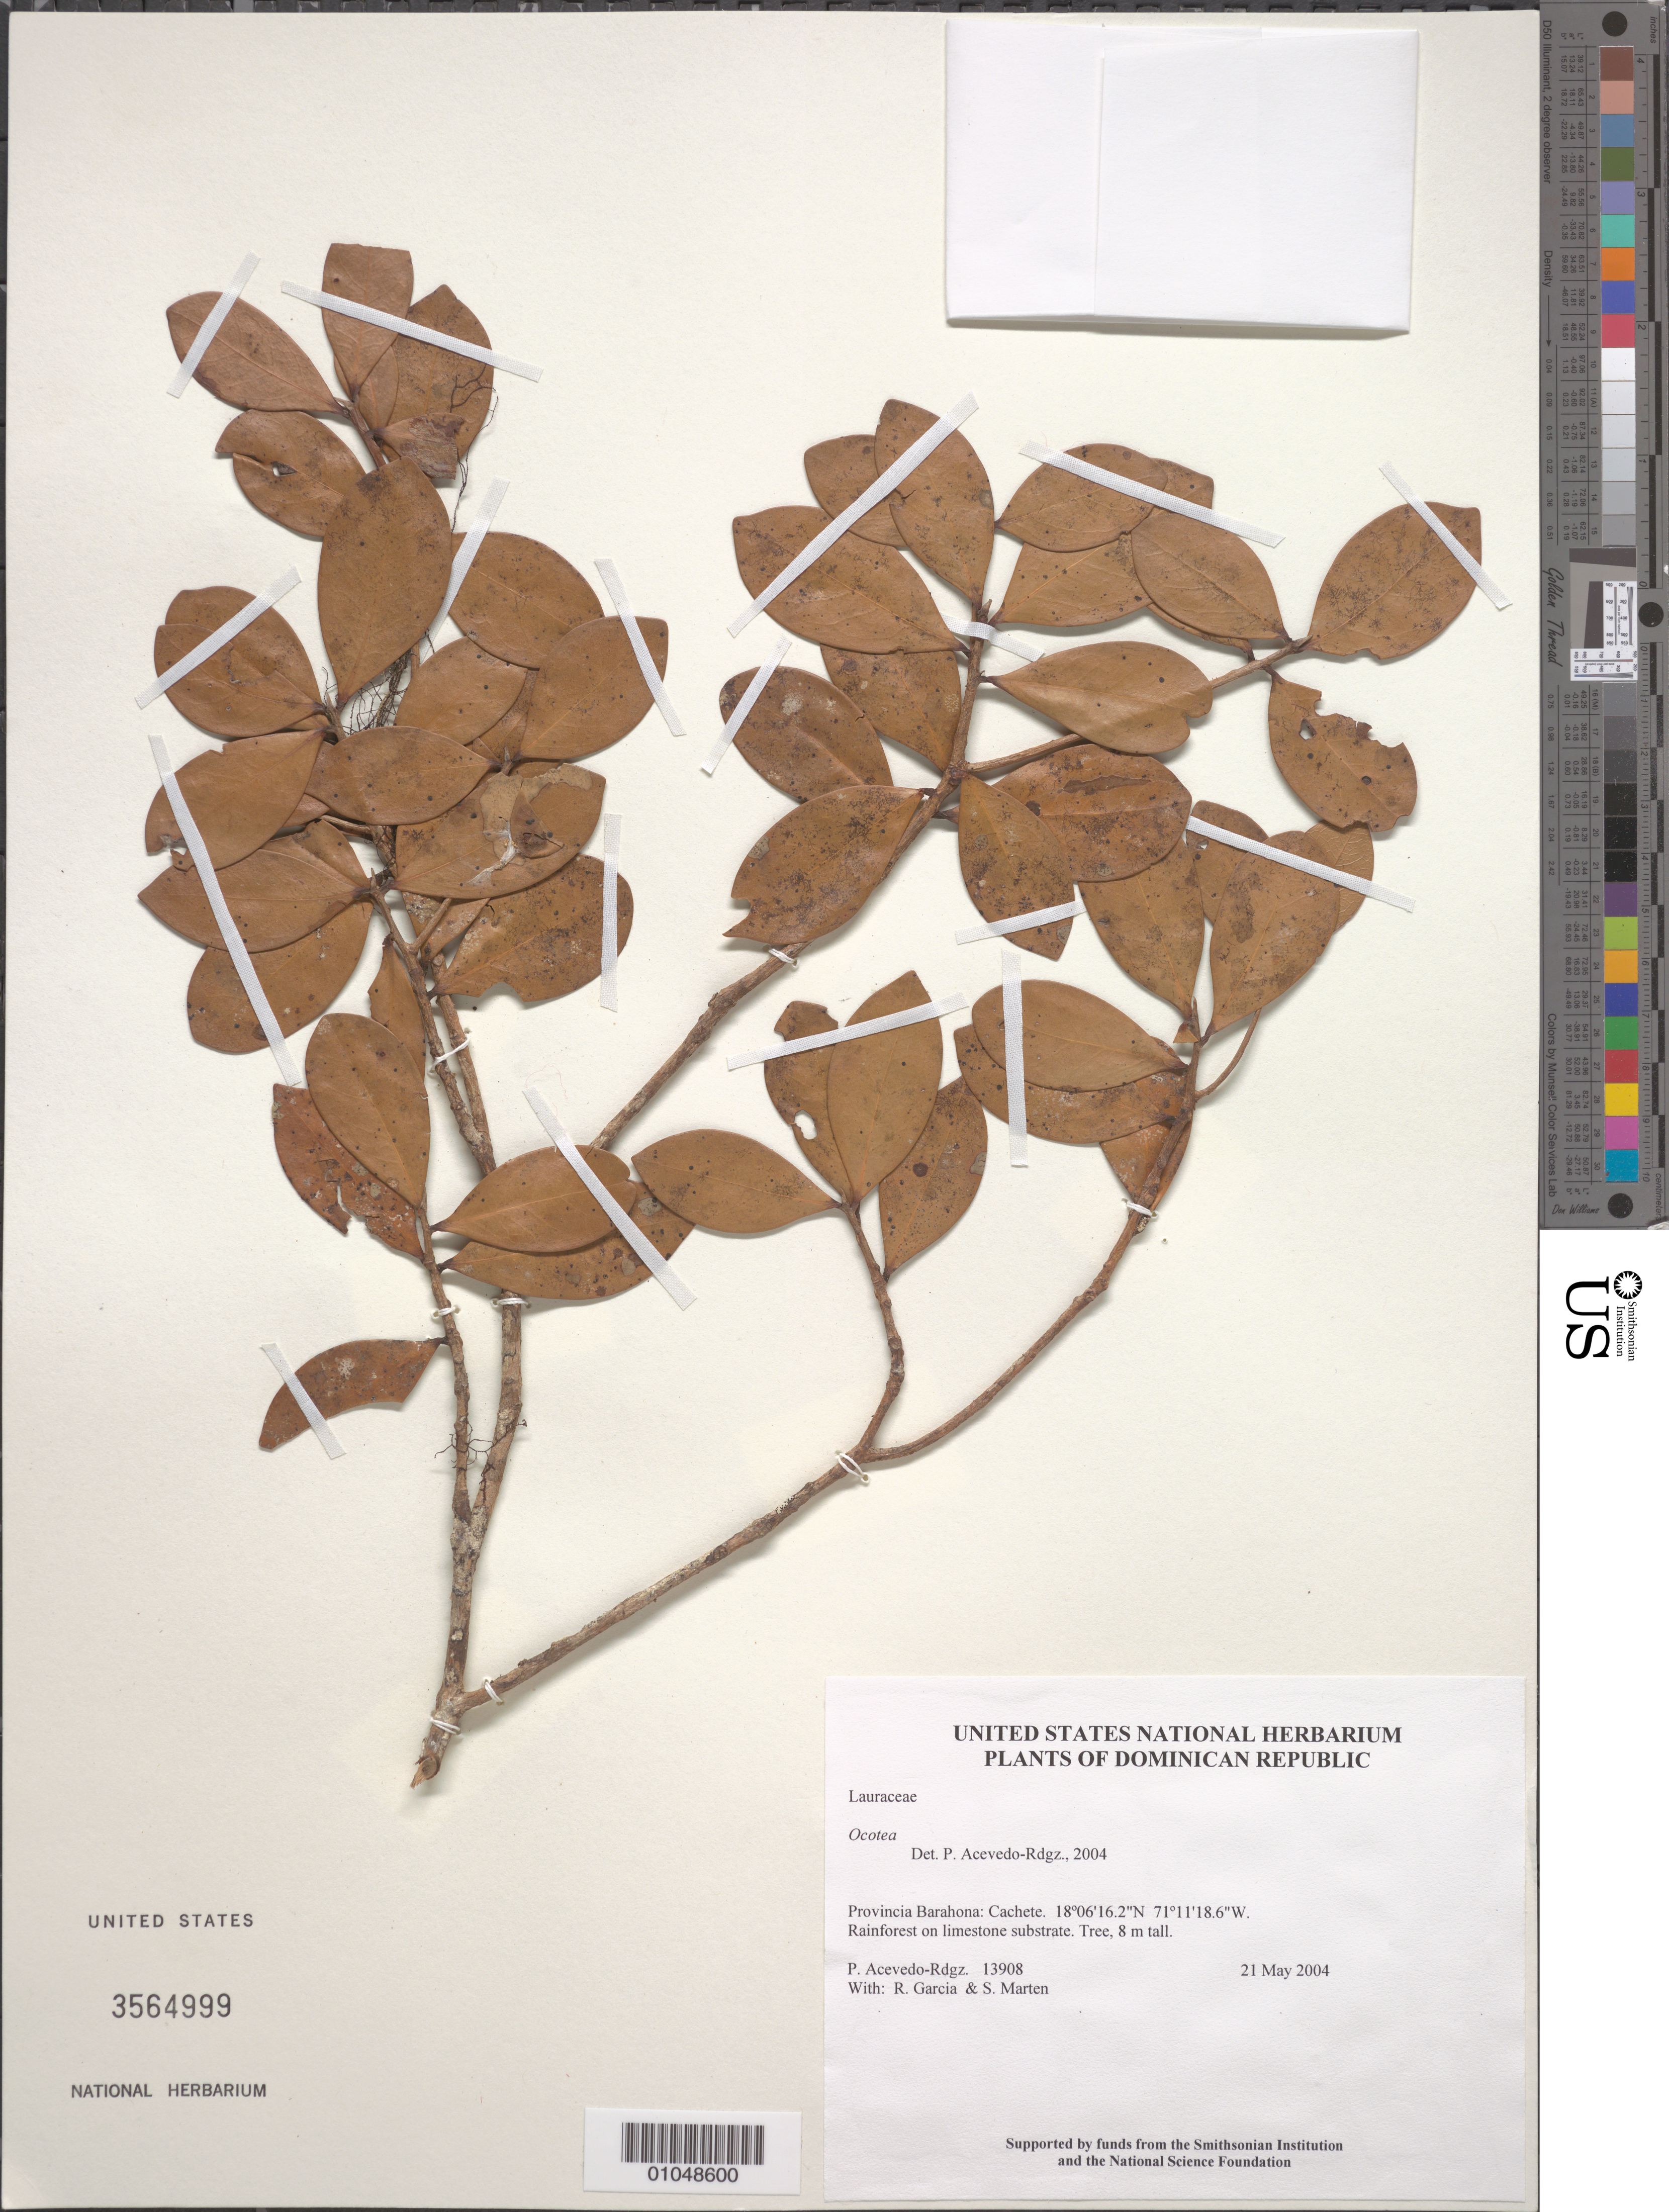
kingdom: Plantae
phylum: Tracheophyta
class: Magnoliopsida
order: Laurales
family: Lauraceae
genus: Ocotea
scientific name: Ocotea foeniculacea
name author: Mez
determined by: Acevedo-Rodriguez, P., (US), Smithsonian Institution - National Museum of Natural History (UNITED STATES)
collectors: P. Acevedo-Rodr., R. G. García & S. Marten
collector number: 13908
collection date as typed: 21 May 2004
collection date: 2004-05-21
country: Dominican Republic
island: Hispaniola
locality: Provincia Barahona: Cachete.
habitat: Rainforest on limestone substrate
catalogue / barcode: US 3564999